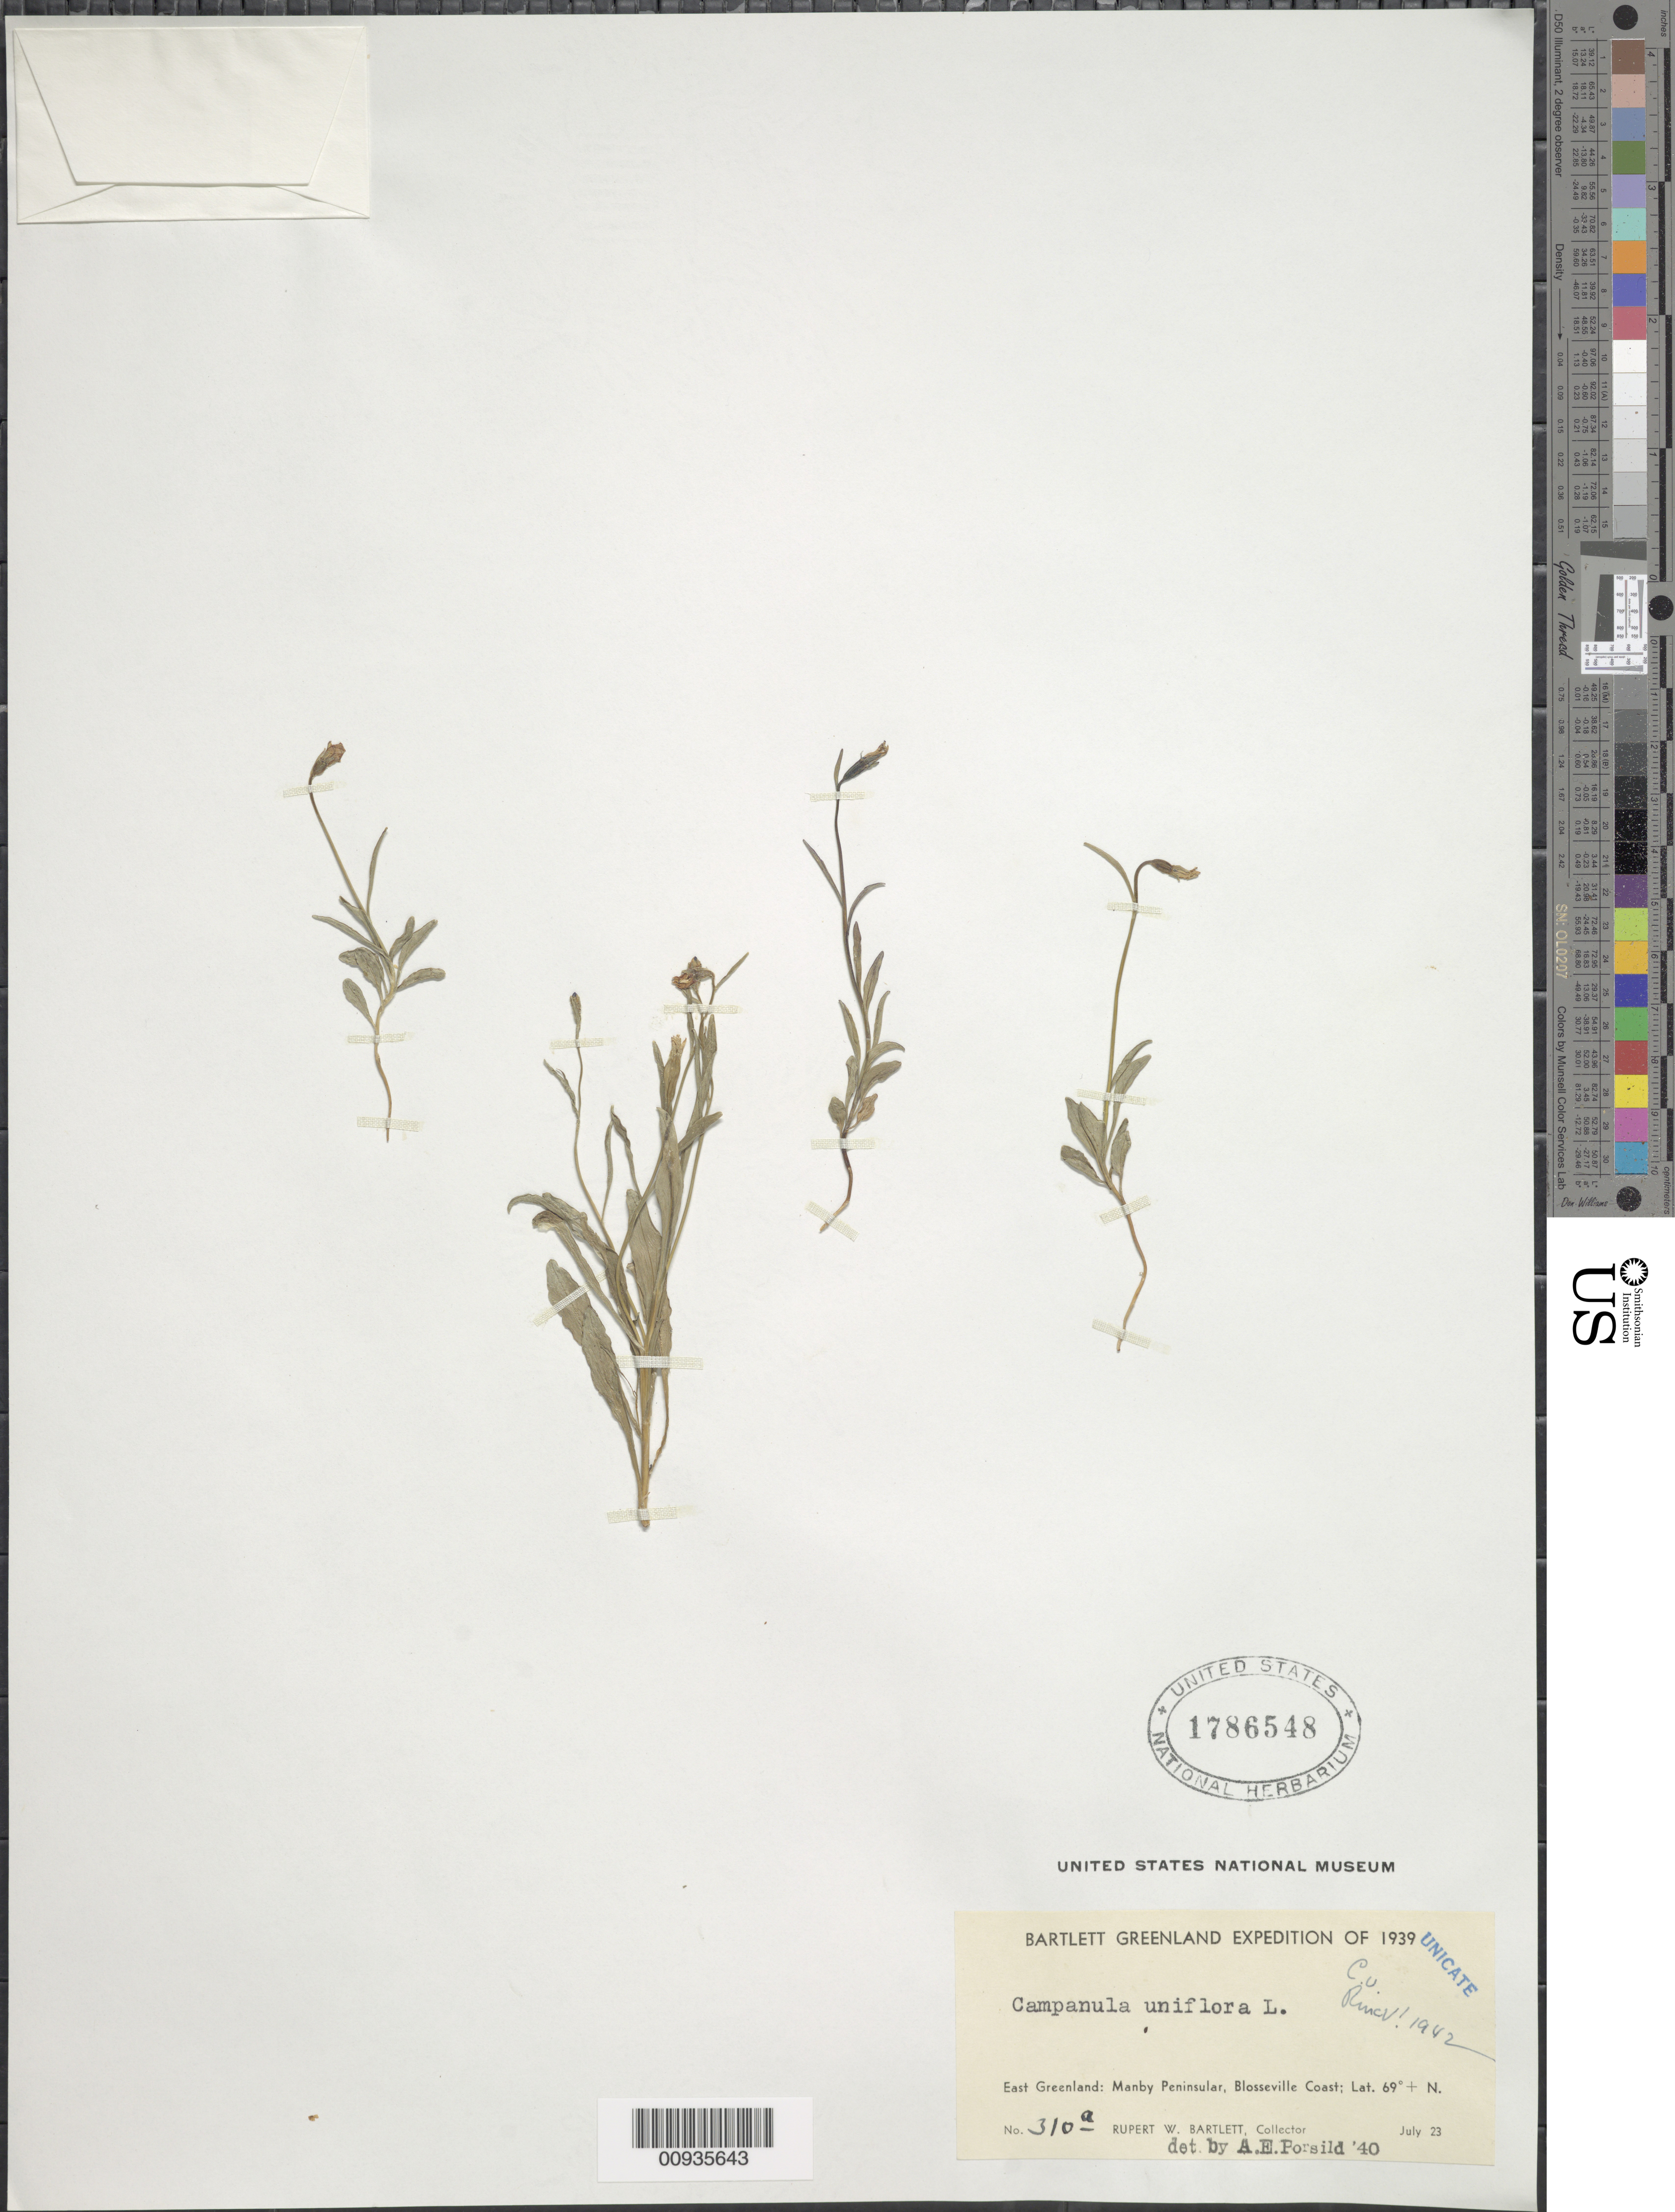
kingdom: Plantae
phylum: Tracheophyta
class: Magnoliopsida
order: Asterales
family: Campanulaceae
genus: Campanula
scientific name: Campanula uniflora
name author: L.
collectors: R. W. Bartlett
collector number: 310a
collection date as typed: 23 Jul 1939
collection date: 1939-07-23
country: Greenland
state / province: Østgrønland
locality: East Greenland, Manby Peninsular, Blosseville Coast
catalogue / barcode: US 1786548